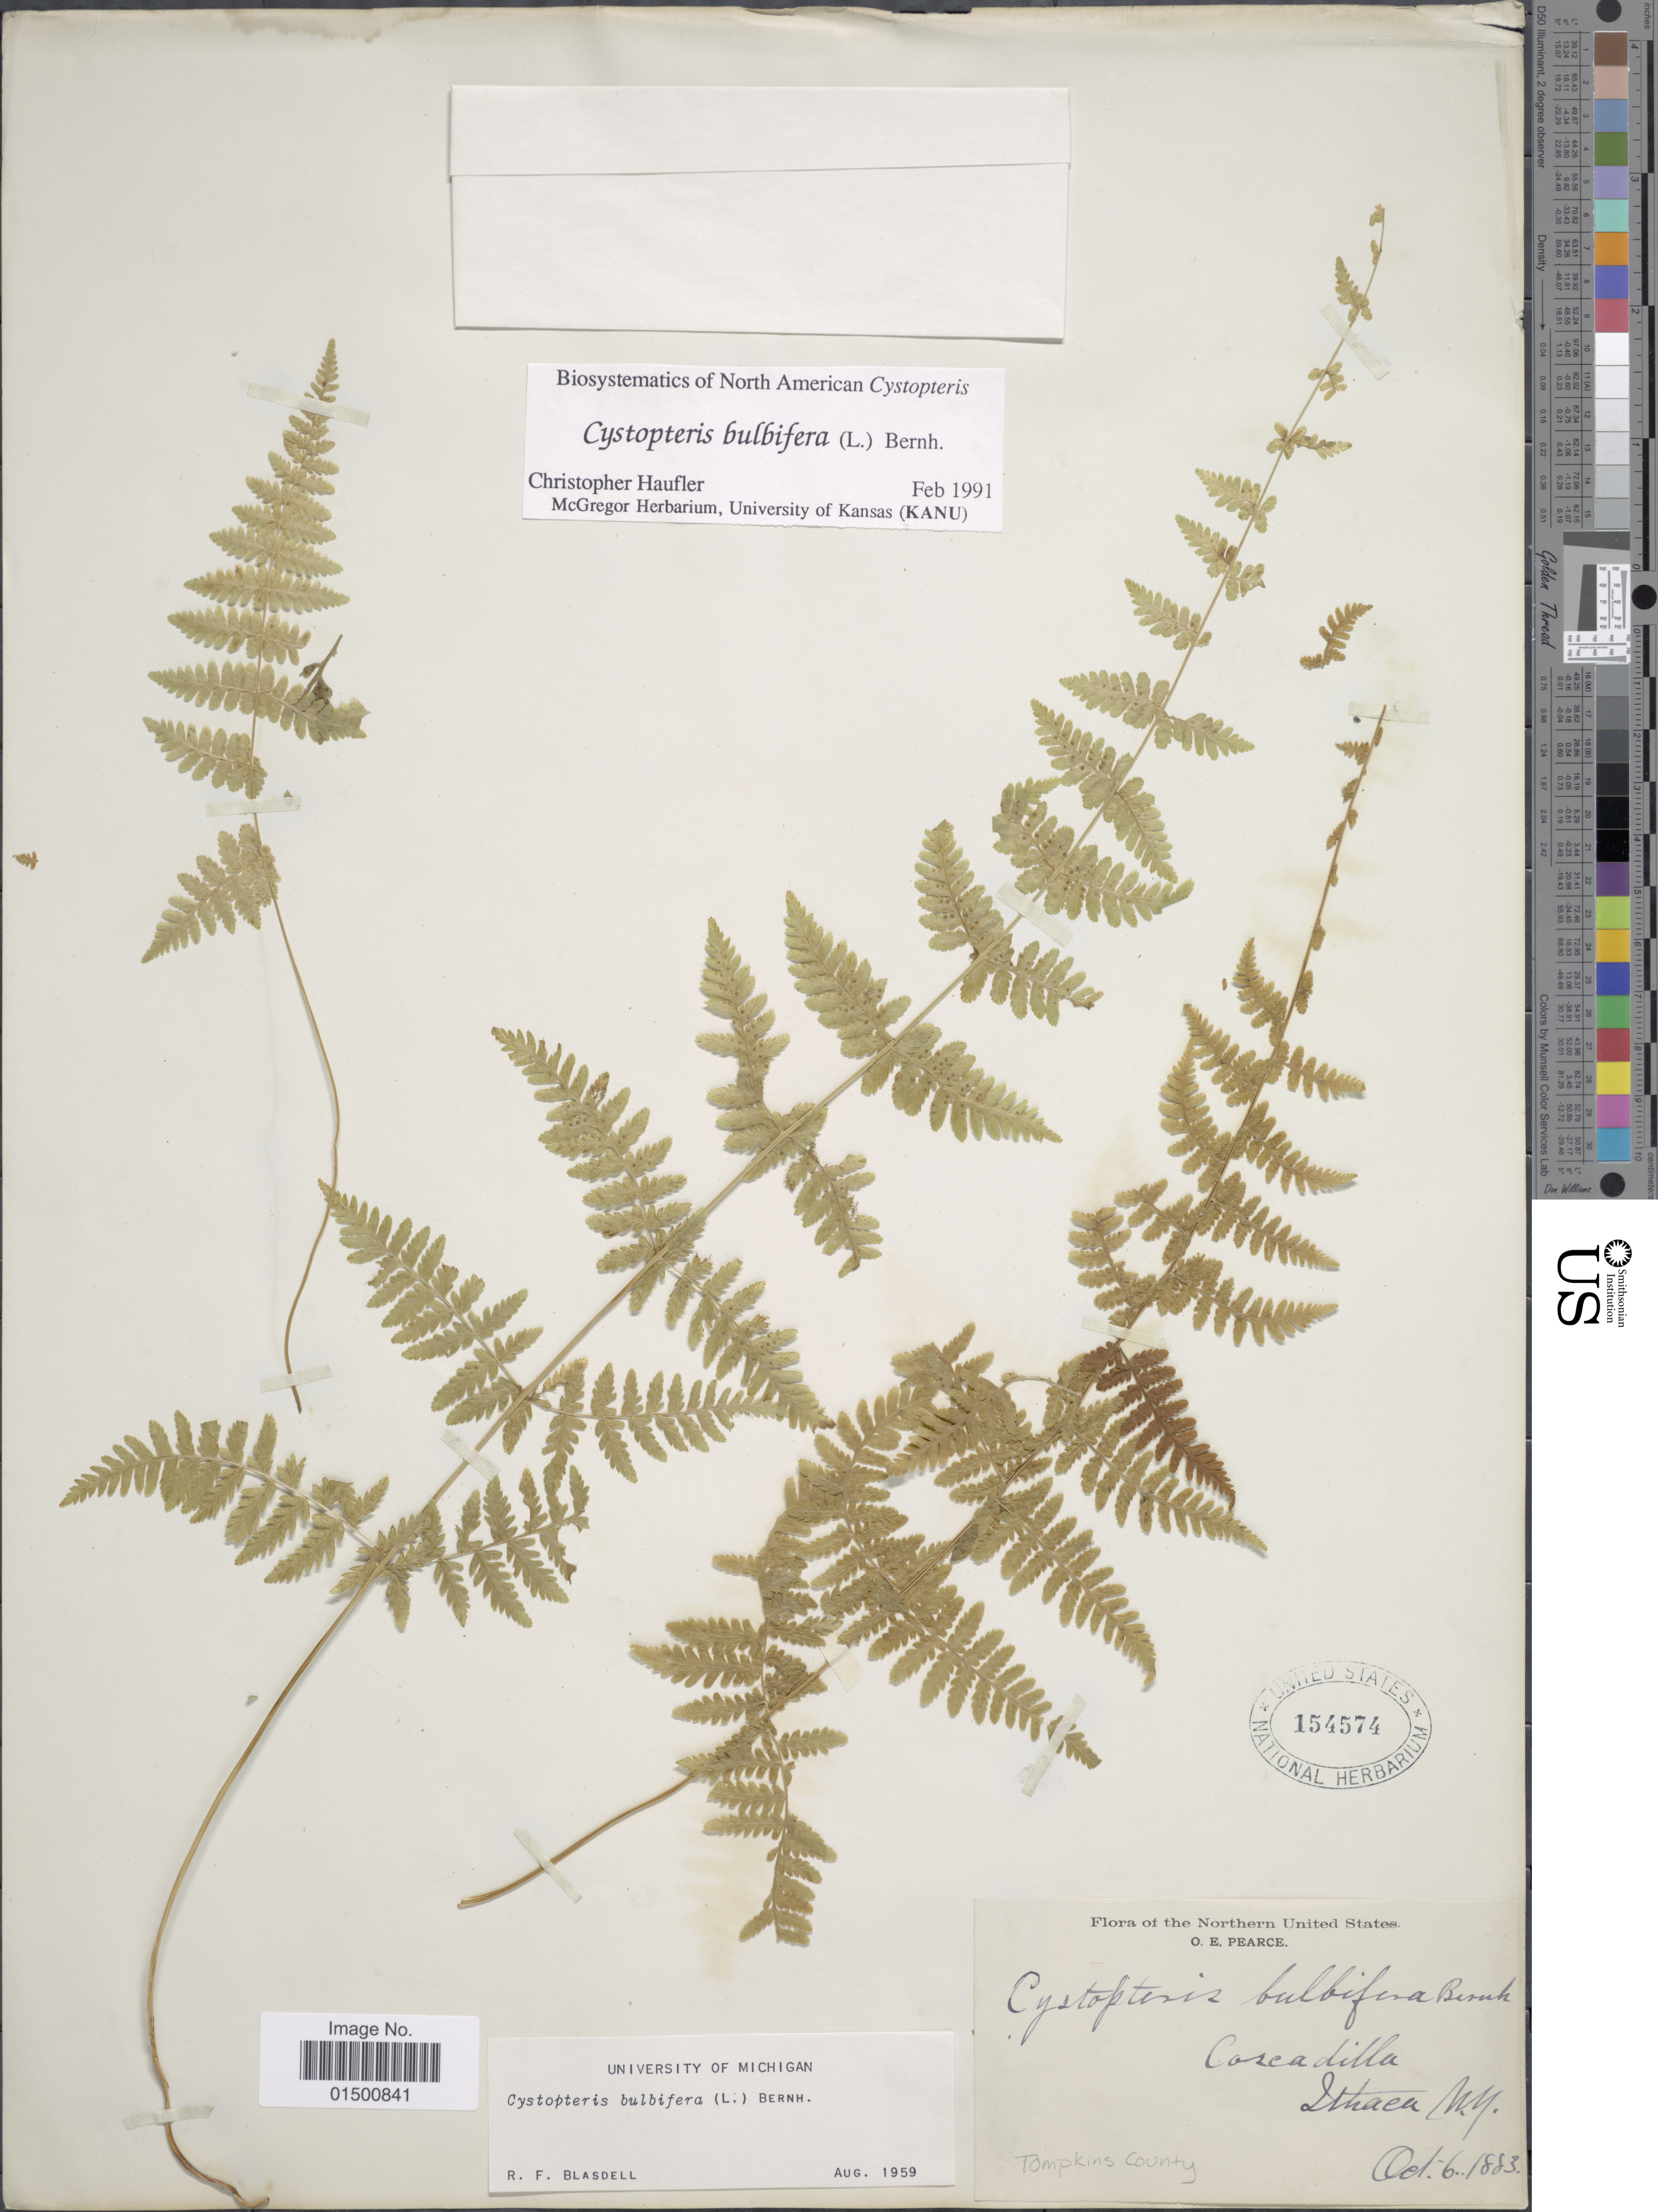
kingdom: Plantae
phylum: Tracheophyta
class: Polypodiopsida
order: Polypodiales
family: Cystopteridaceae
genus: Cystopteris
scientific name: Cystopteris bulbifera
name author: (L.) Bernh.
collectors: O. E. Pearce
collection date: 1883-10-06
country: United States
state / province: New York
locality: Northern United States, Coscadilla Ithaca, Tompkins County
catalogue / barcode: US 154574